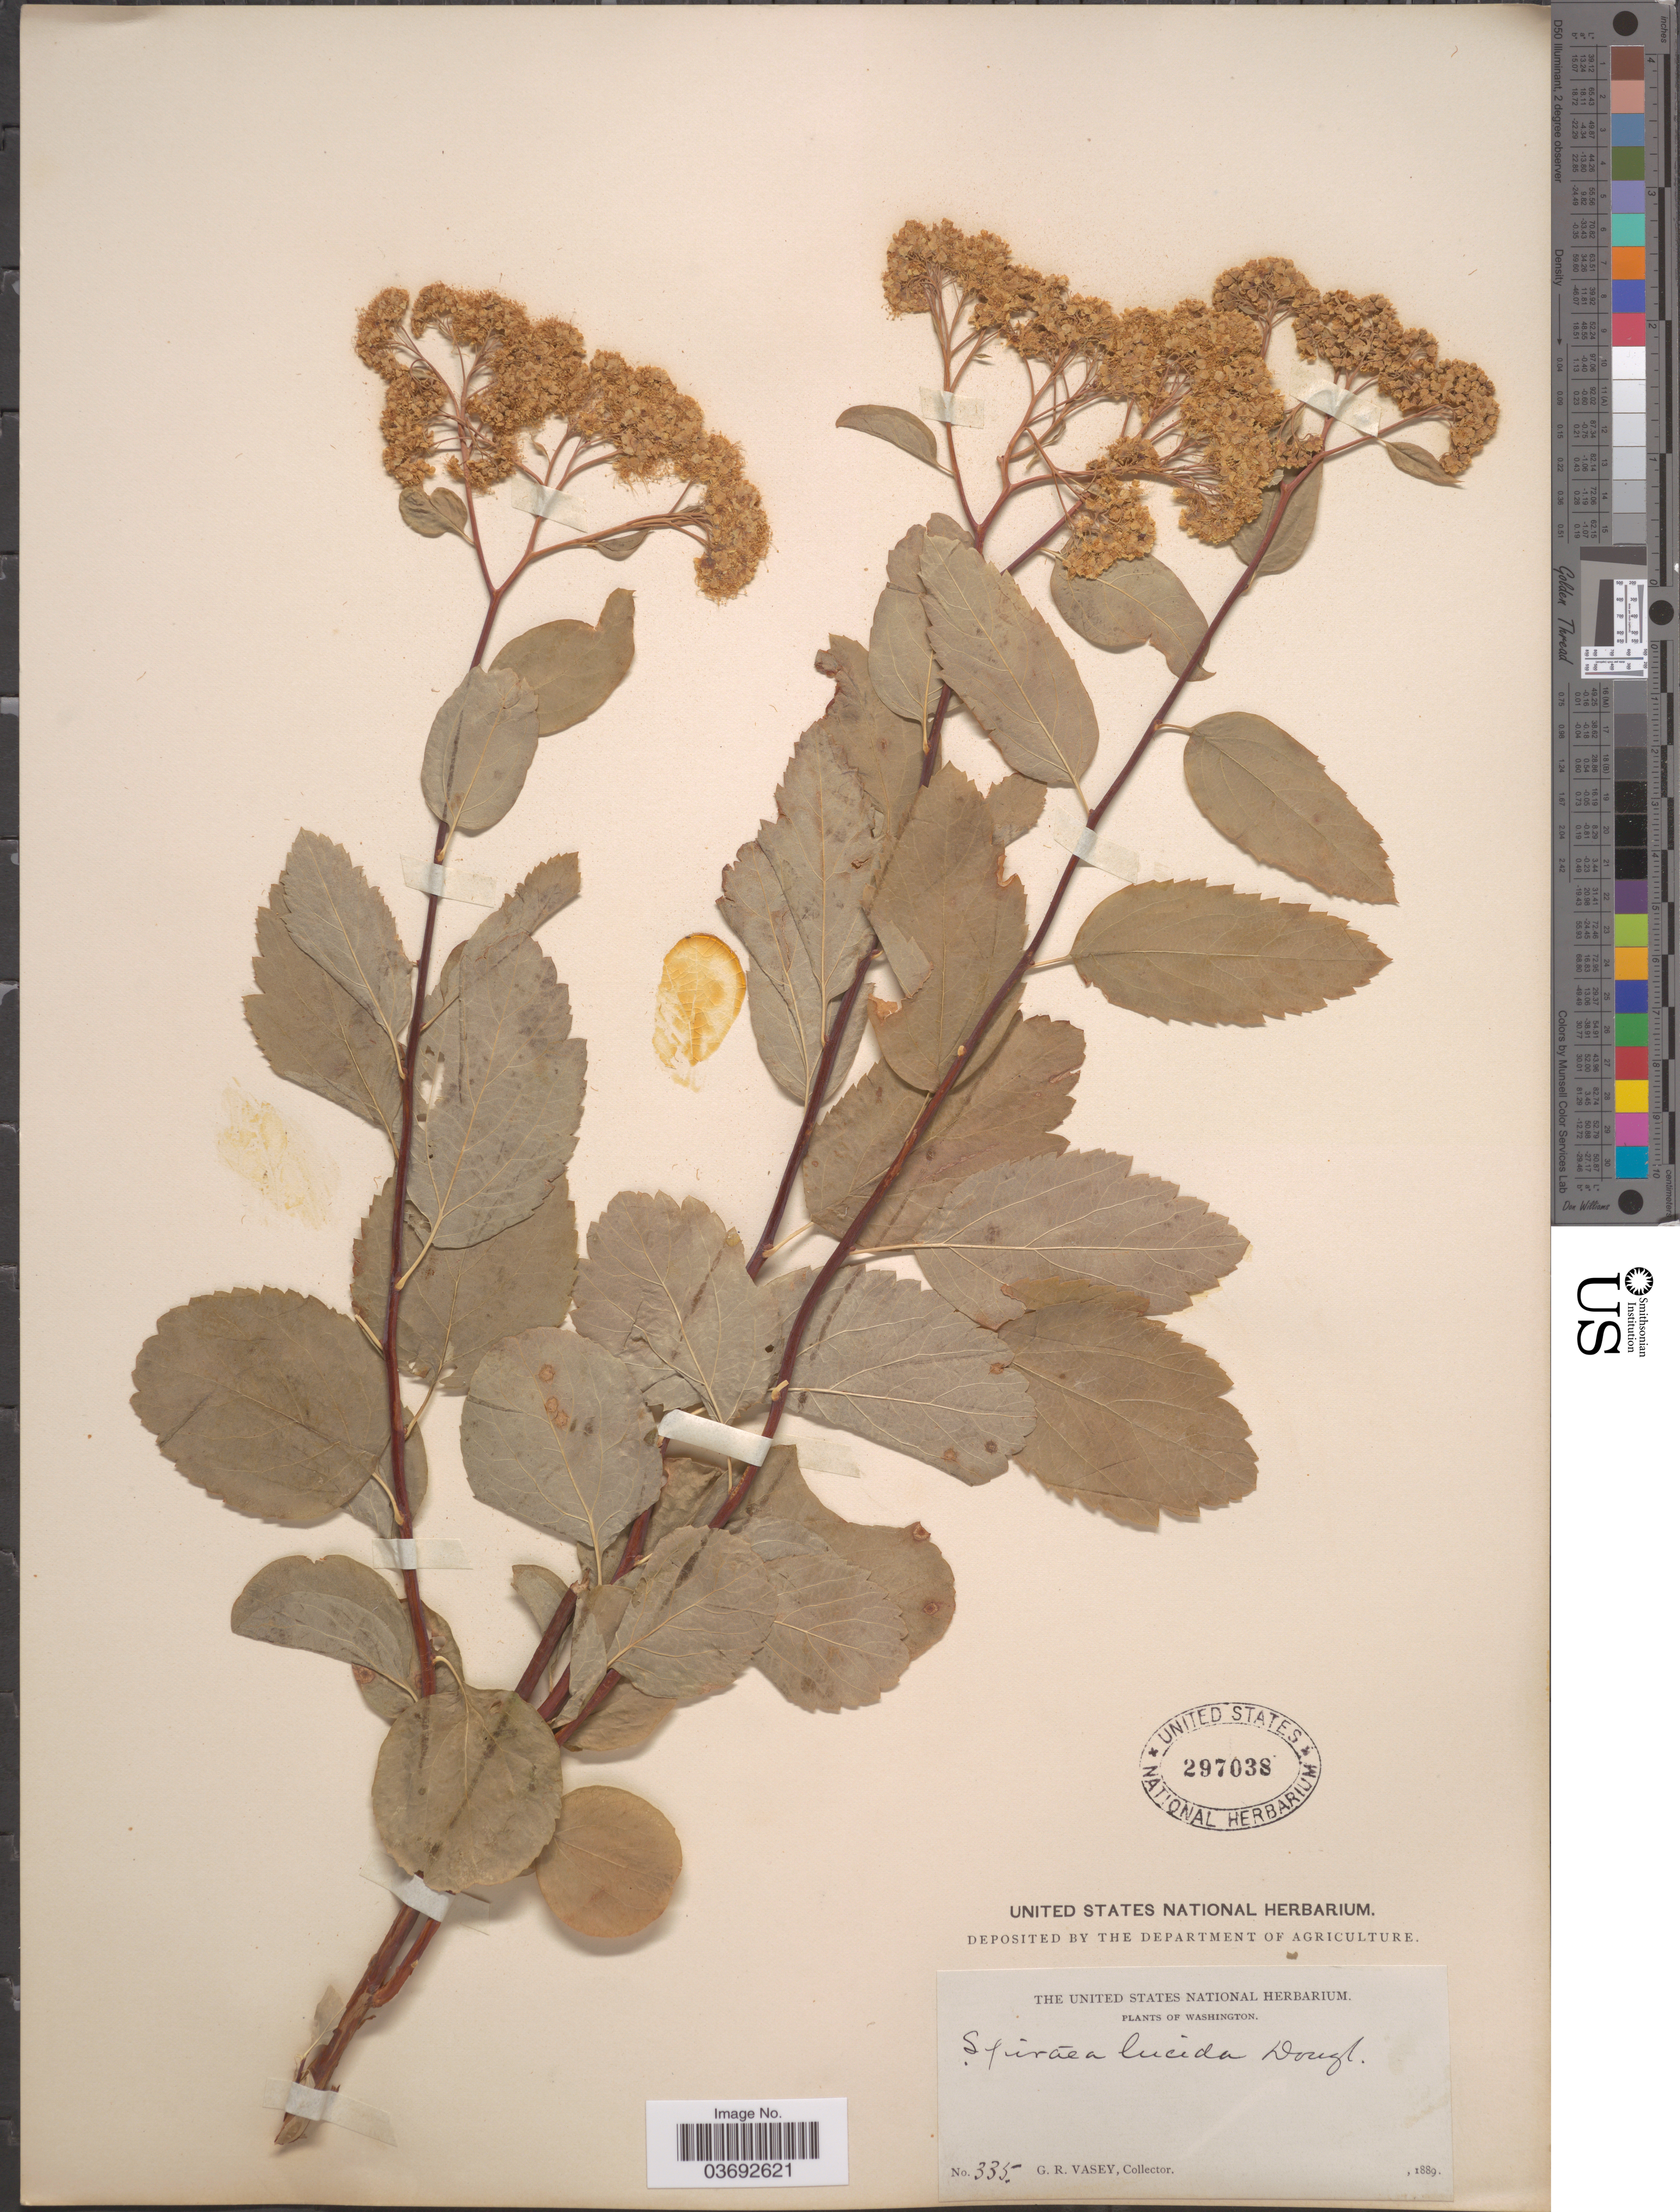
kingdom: Plantae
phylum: Tracheophyta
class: Magnoliopsida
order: Rosales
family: Rosaceae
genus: Spiraea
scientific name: Spiraea lucida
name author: Douglas ex Greene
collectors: G. R. Vasey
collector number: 335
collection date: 1889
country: United States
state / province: Washington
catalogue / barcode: US 297038